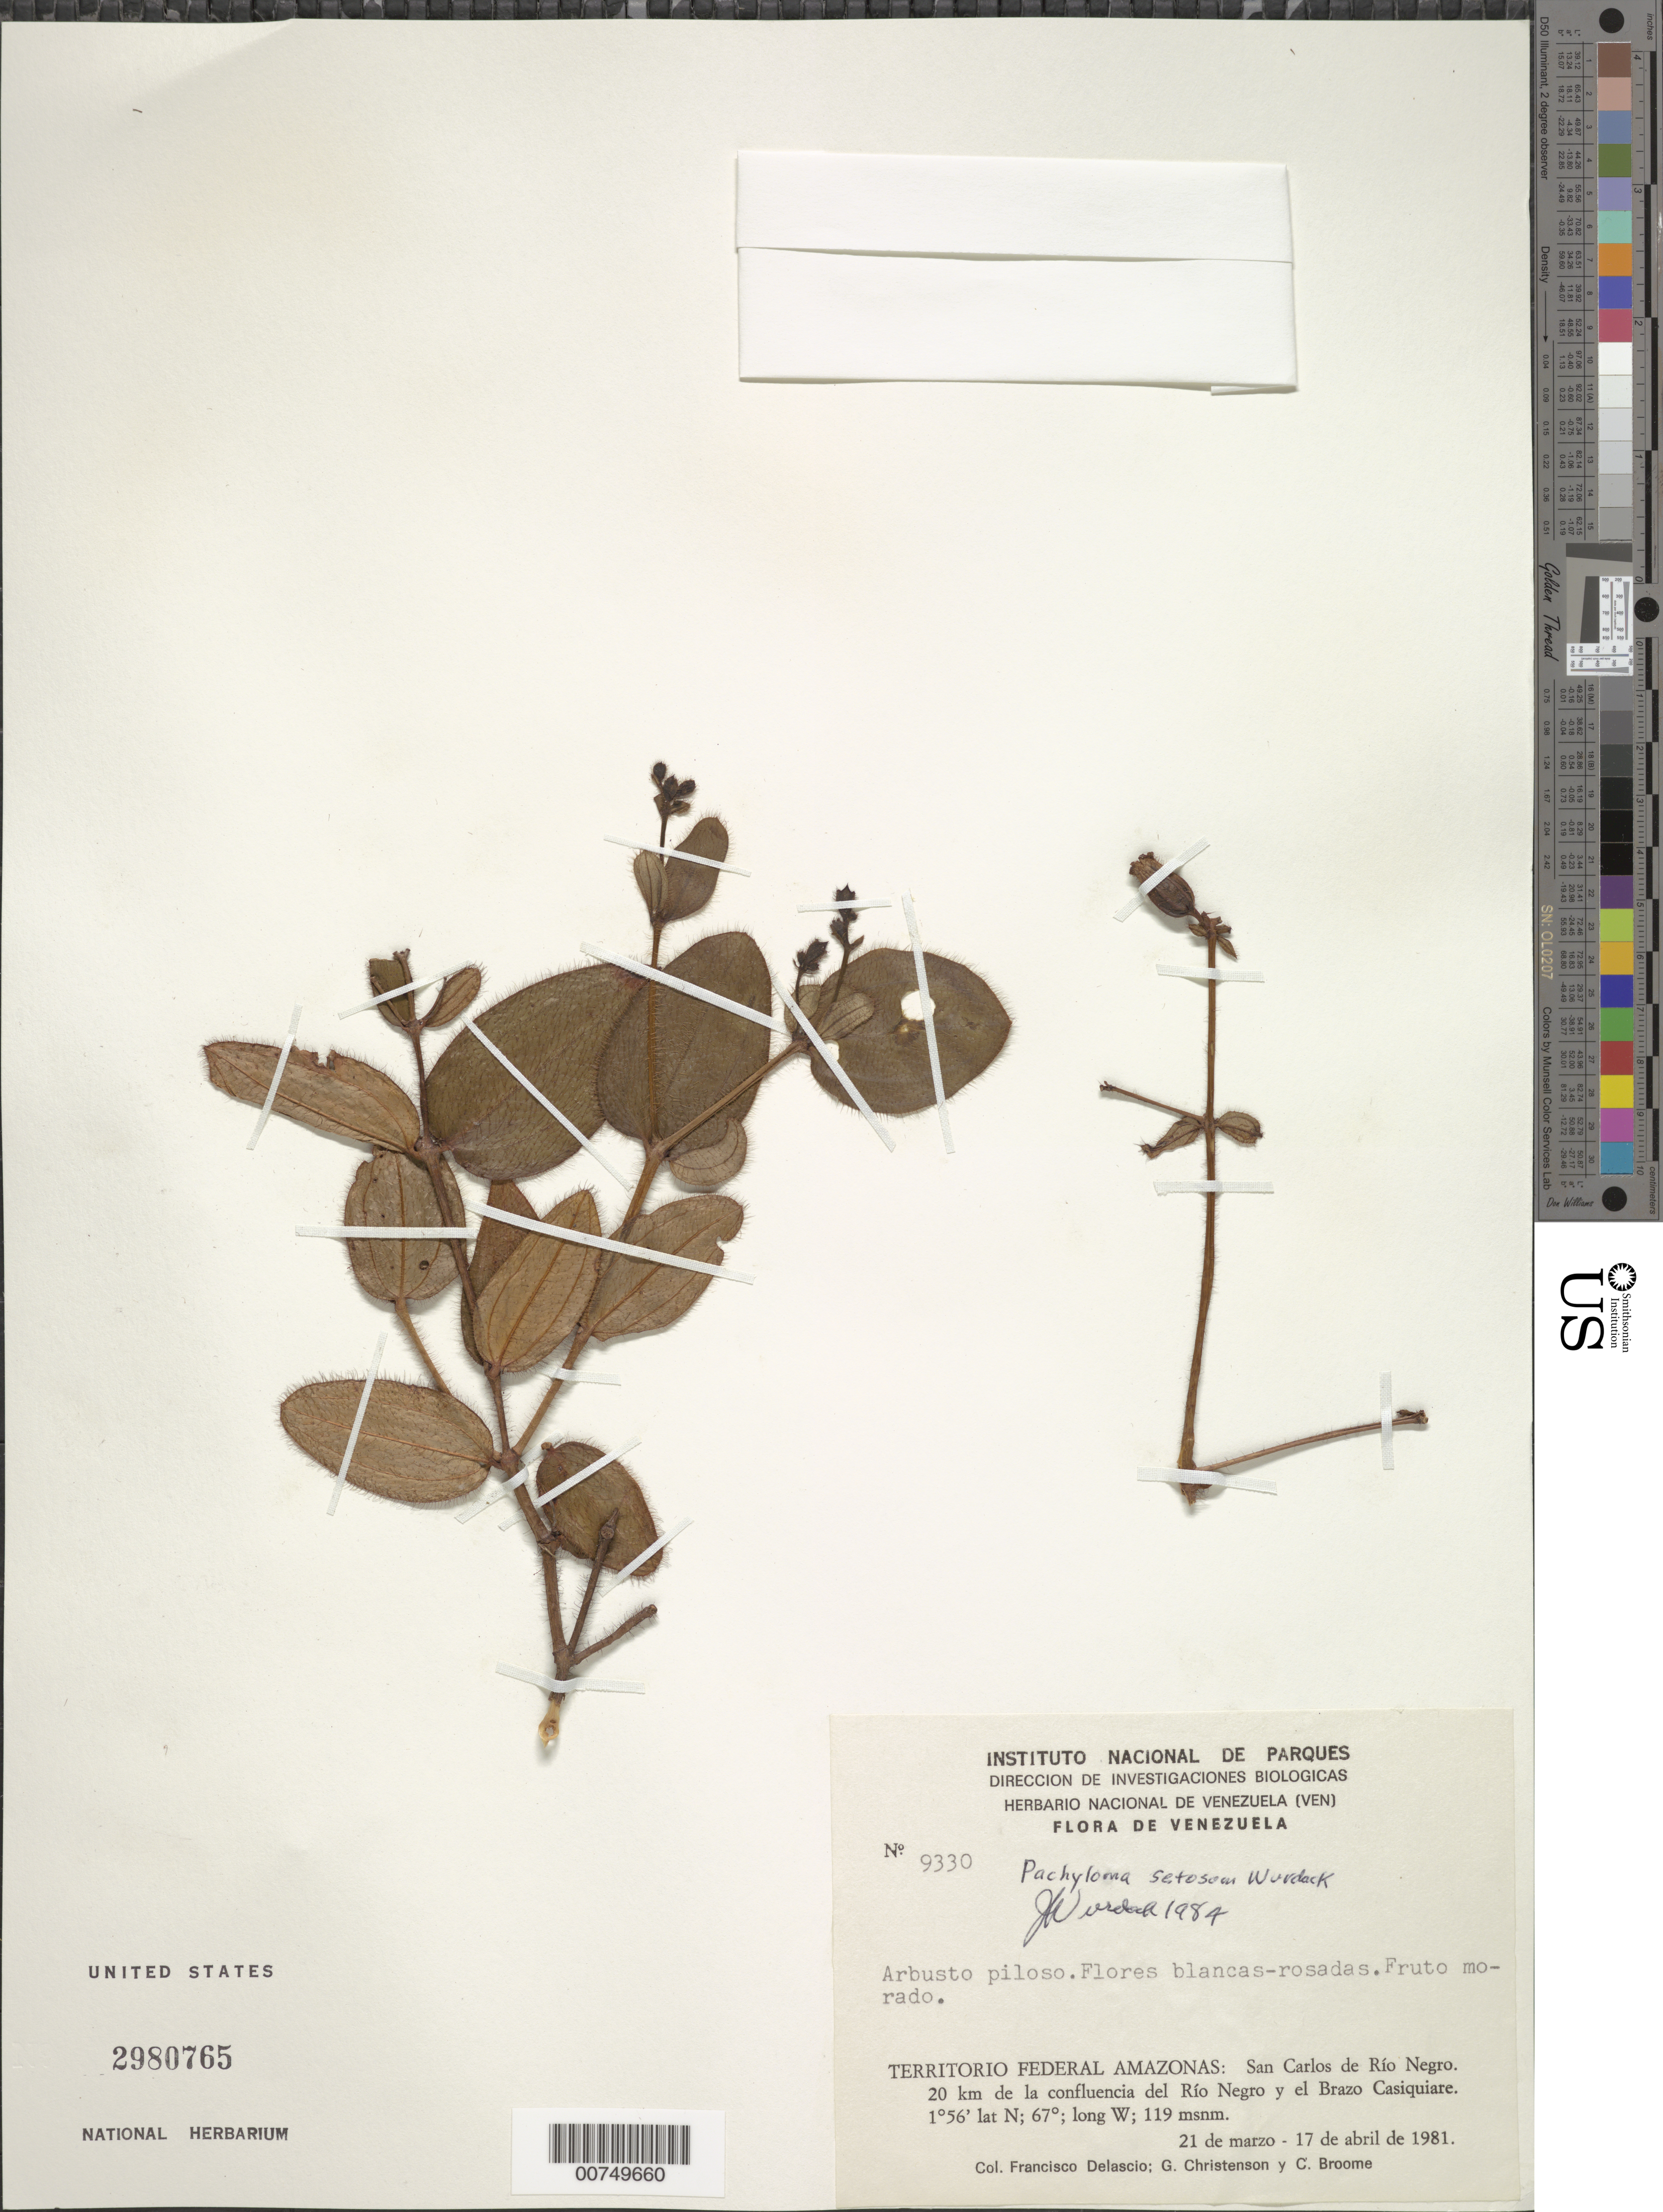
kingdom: Plantae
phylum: Tracheophyta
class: Magnoliopsida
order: Myrtales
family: Melastomataceae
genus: Pachyloma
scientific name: Pachyloma setosum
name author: Wurdack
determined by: Wurdack, John J., (US), US (UNITED STATES)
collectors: F. Delascio C., G. Christenson & C. R. Broome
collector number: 9330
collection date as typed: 21-Mar-81 to 17-Apr-81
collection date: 1981-03-21/1981-04-17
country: Venezuela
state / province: Amazonas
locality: San Carlos de Río Negro, 20 km de la confluencia del Río Negro y el Brazo Casiquiare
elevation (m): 119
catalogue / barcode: US 2980765